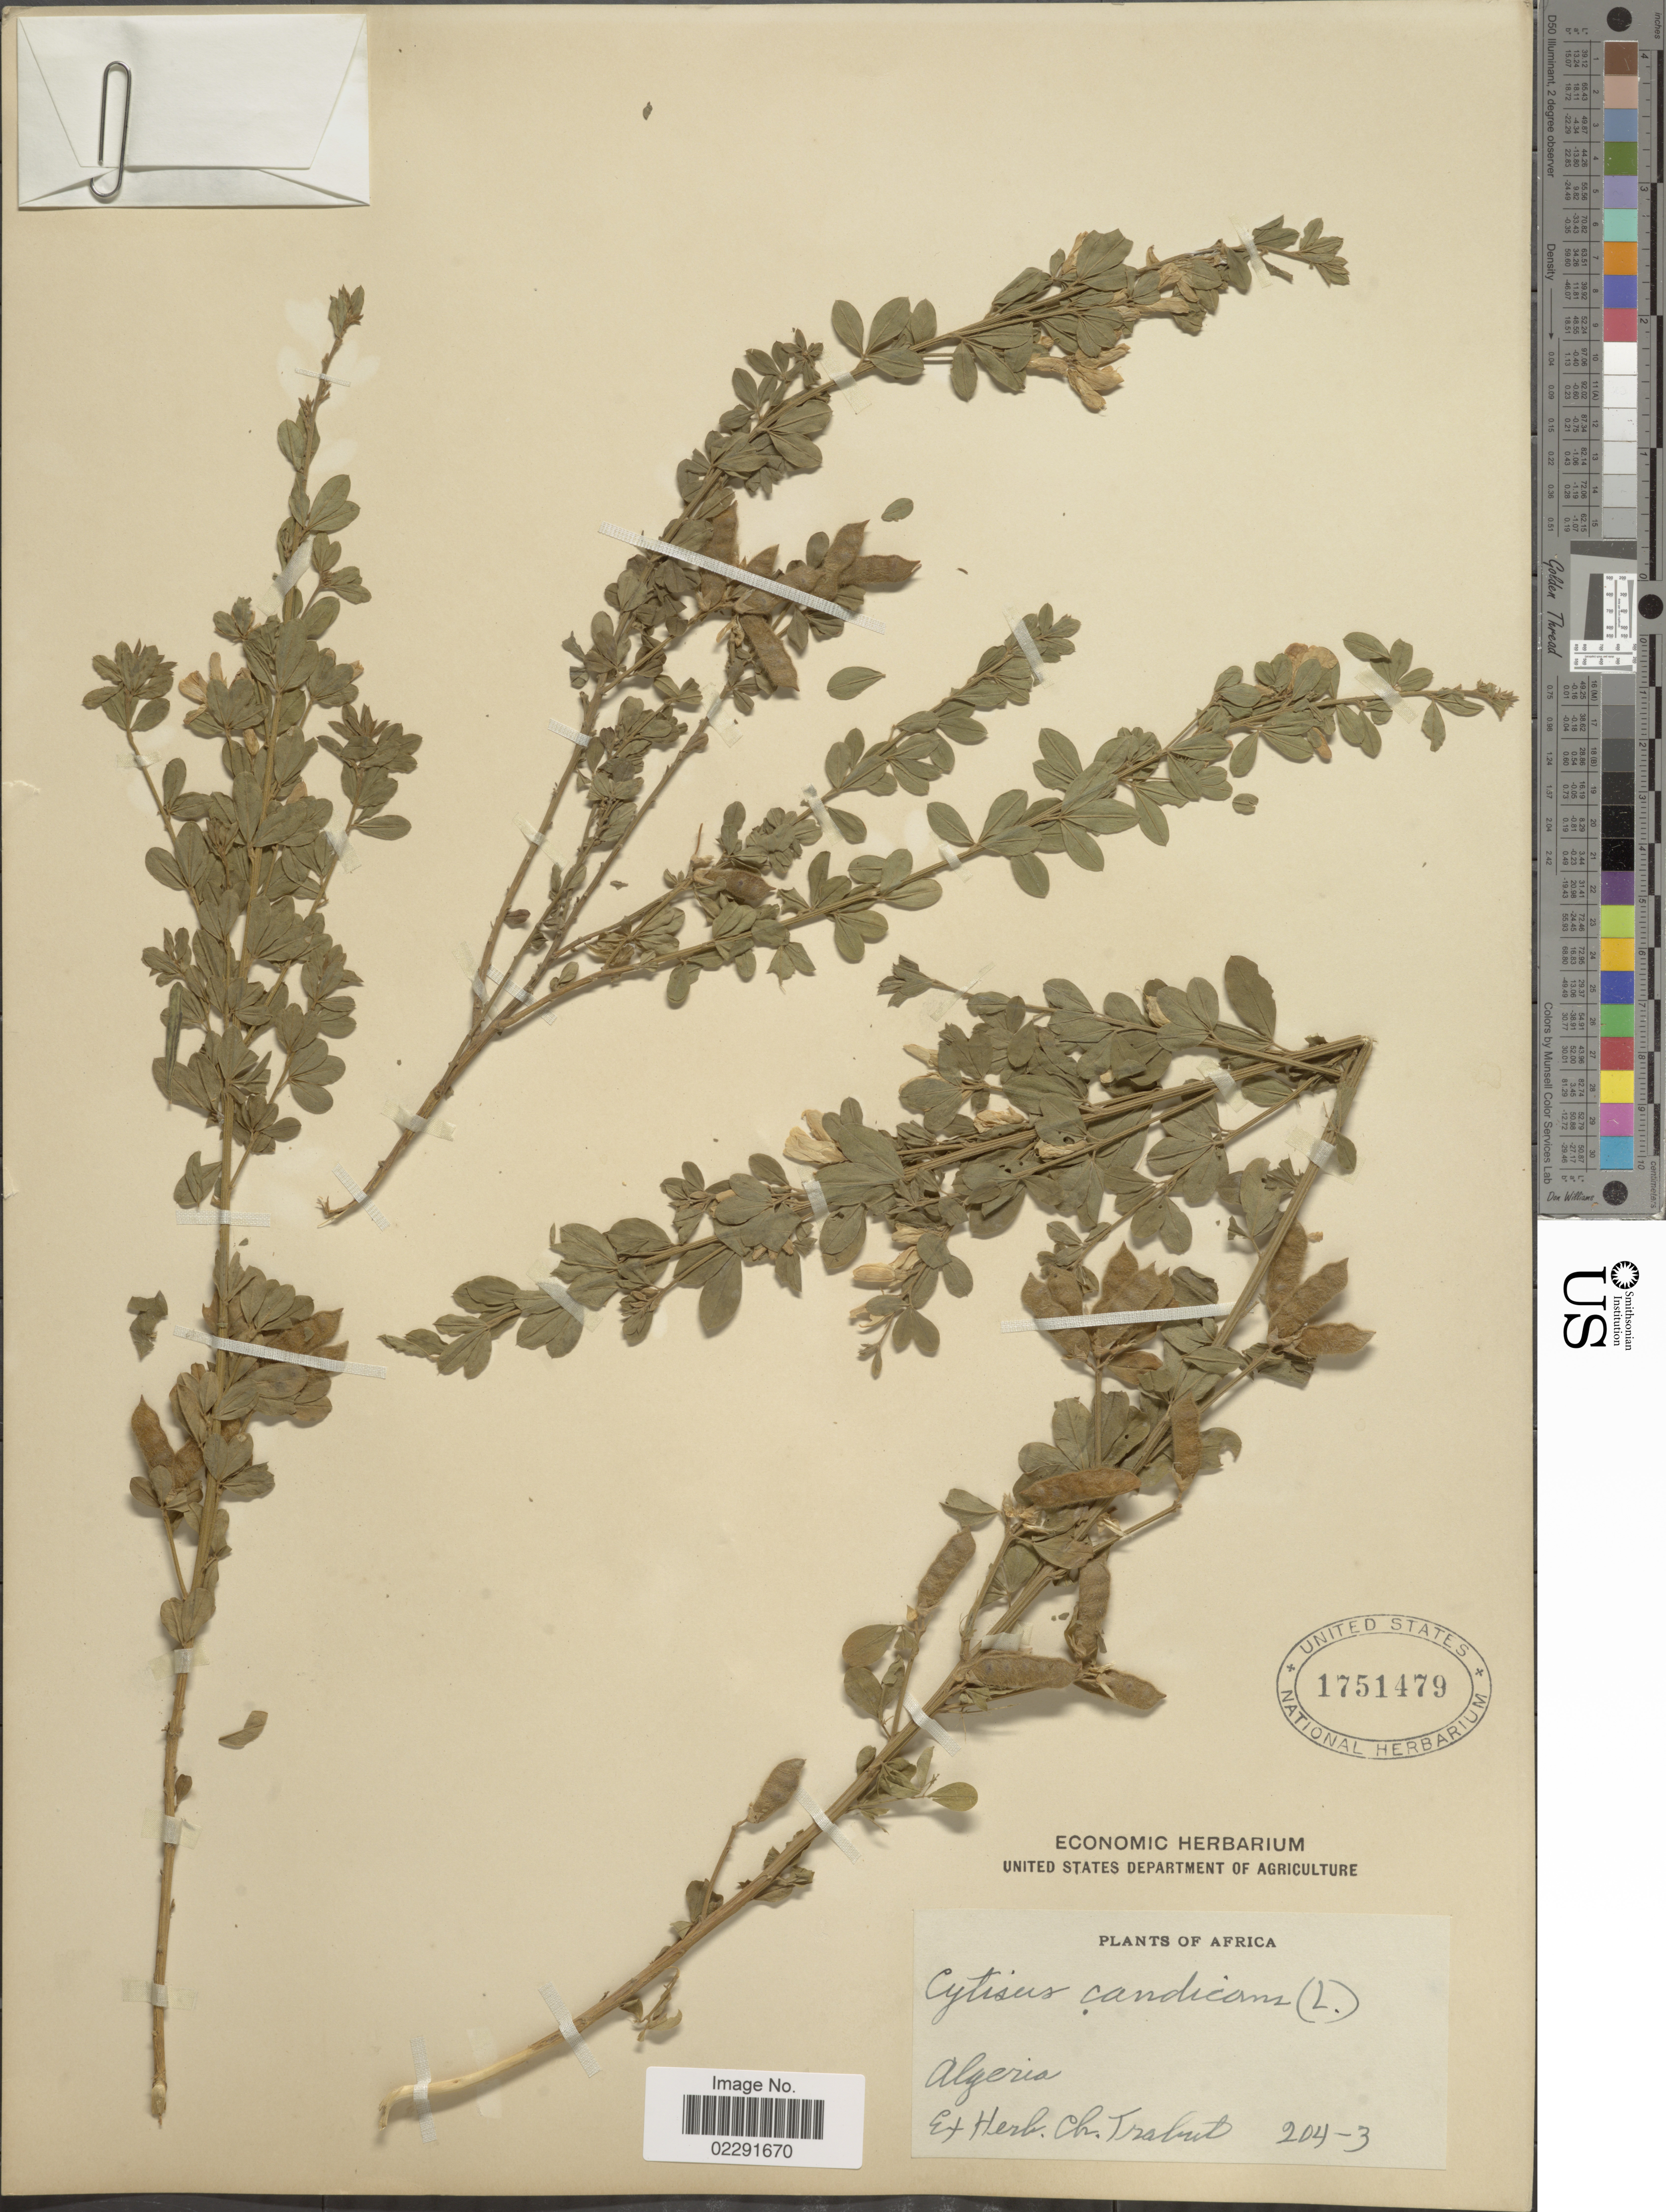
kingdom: Plantae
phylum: Tracheophyta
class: Magnoliopsida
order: Fabales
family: Fabaceae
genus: Genista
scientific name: Genista monspessulana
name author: (L.) L.A.S. Johnson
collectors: Ex herb. Ch. Trabut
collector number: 204+3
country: Algeria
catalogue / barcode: US 1751479